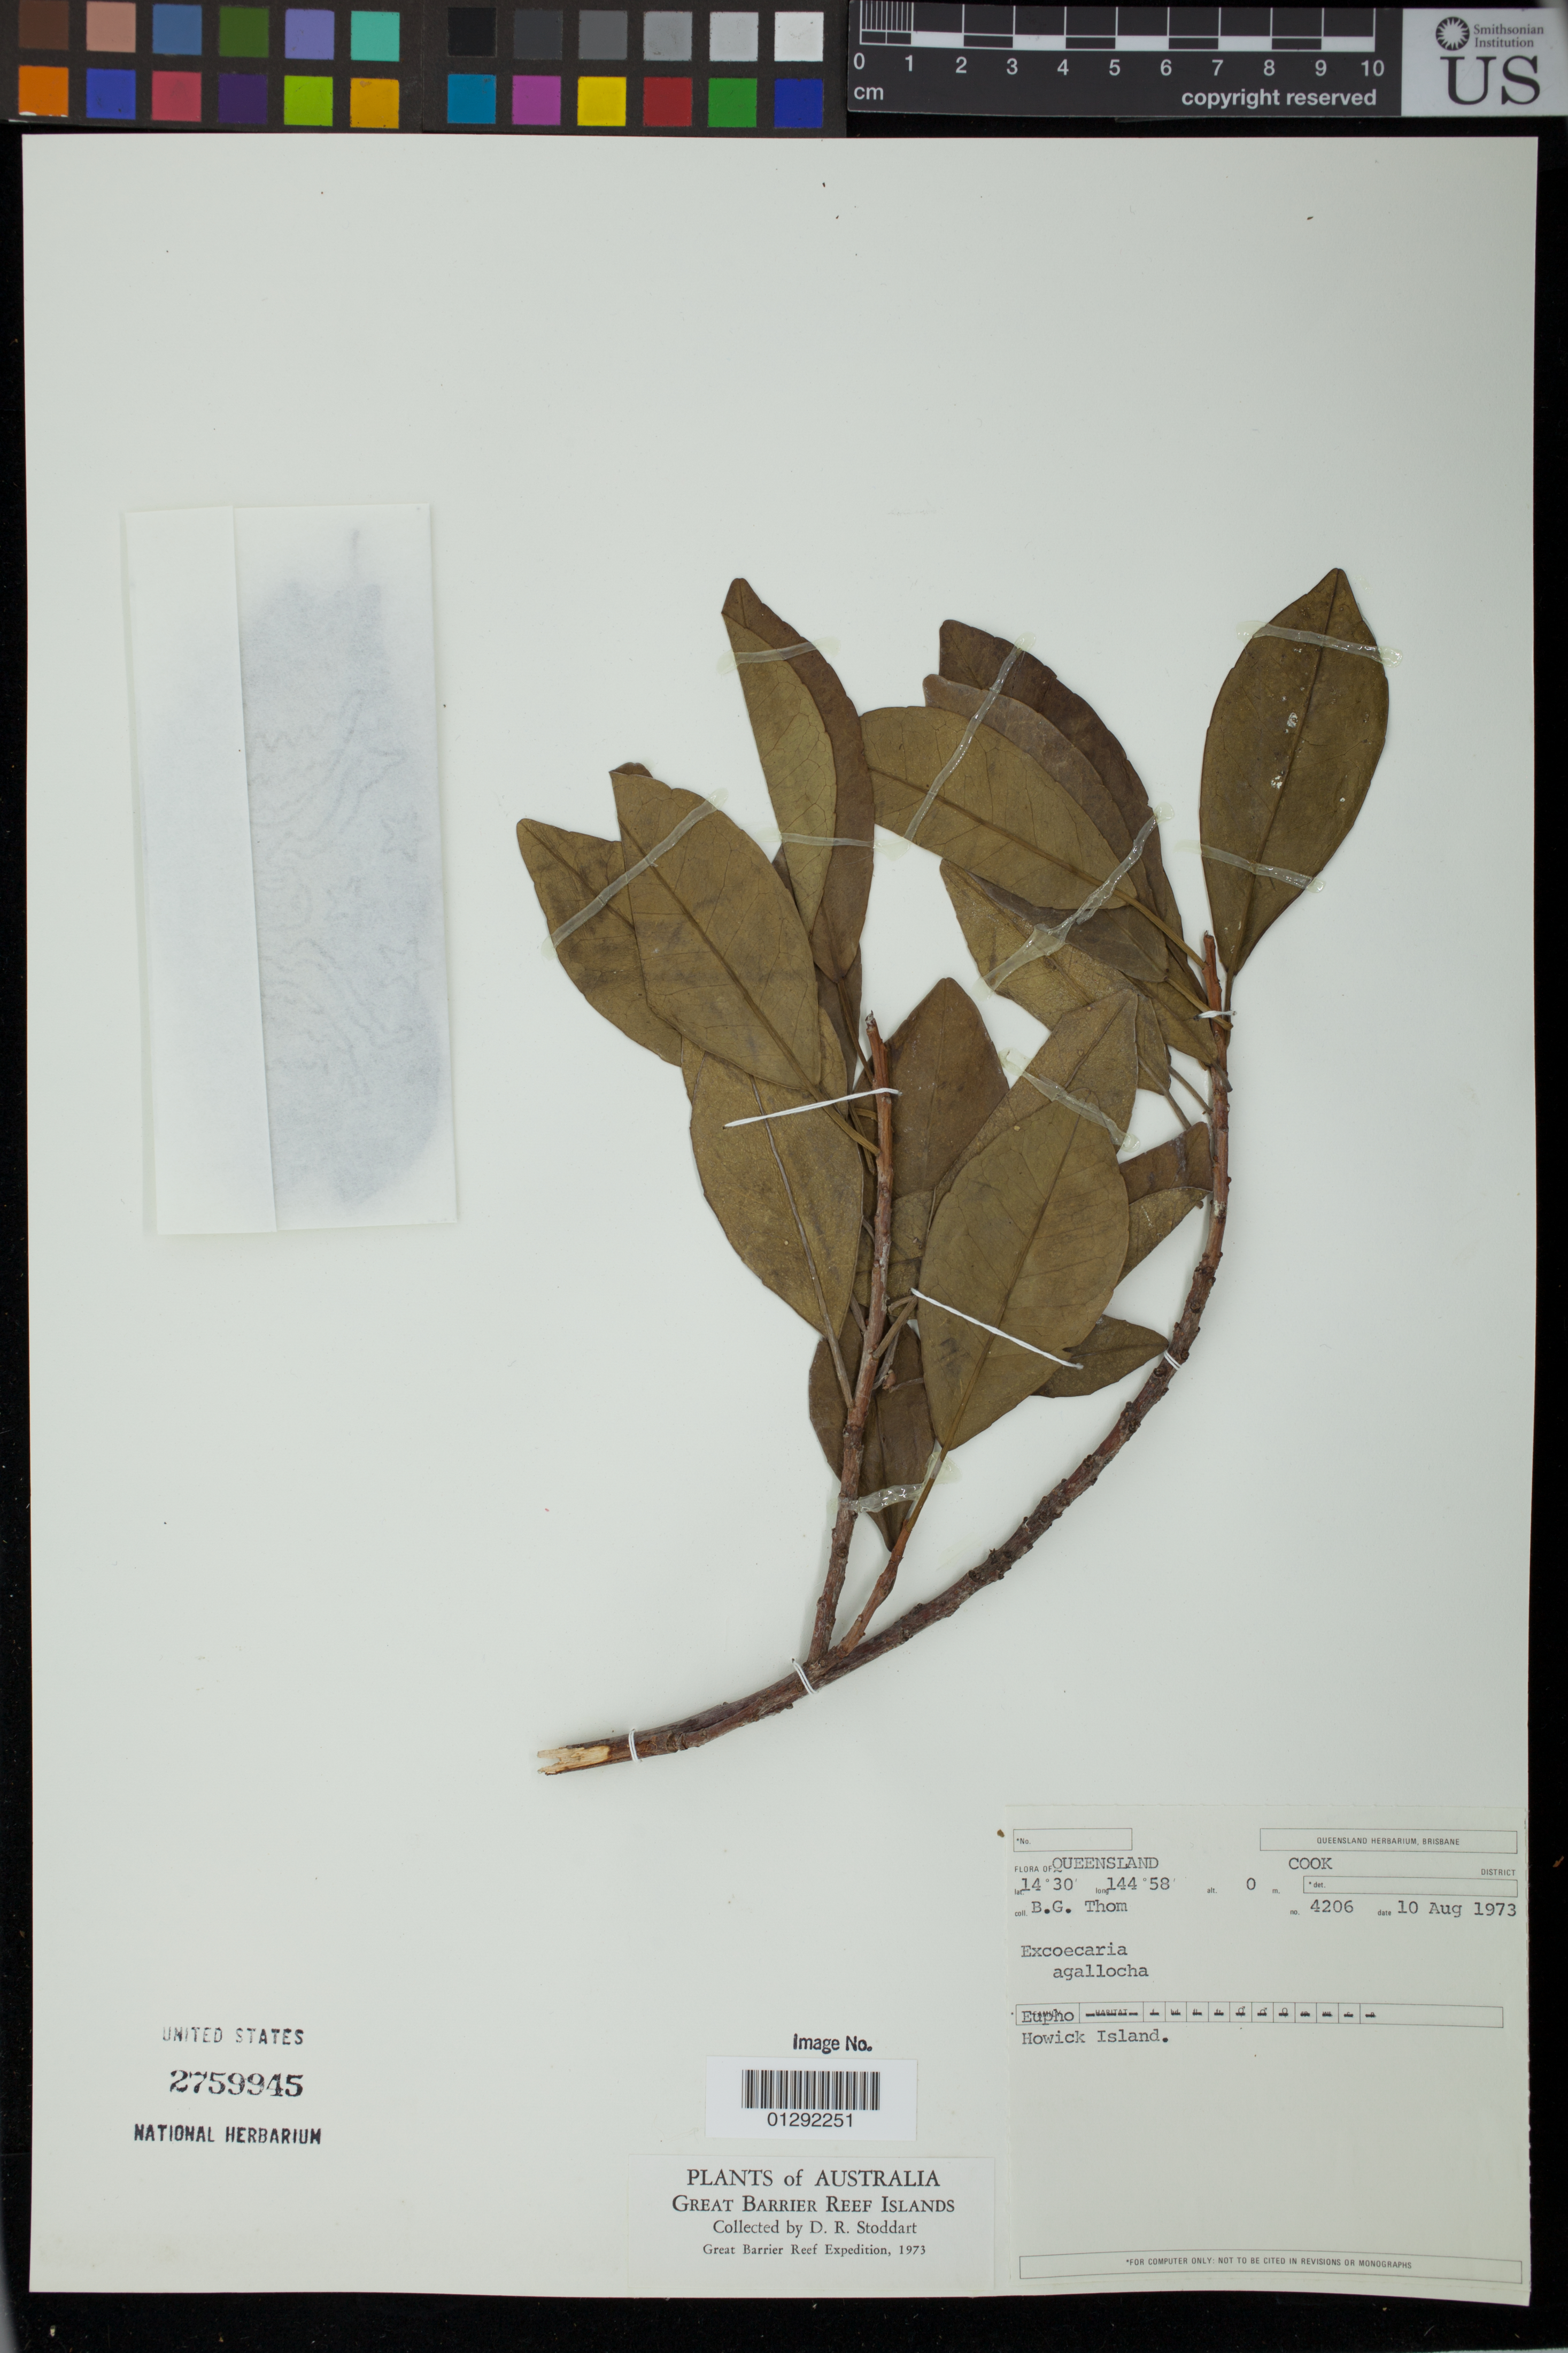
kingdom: Plantae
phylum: Tracheophyta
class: Magnoliopsida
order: Malpighiales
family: Euphorbiaceae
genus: Excoecaria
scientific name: Excoecaria agallocha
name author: L.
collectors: B. Thom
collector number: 4206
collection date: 1973-08-10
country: Australia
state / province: Queensland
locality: Howick Island.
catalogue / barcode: US 2759945